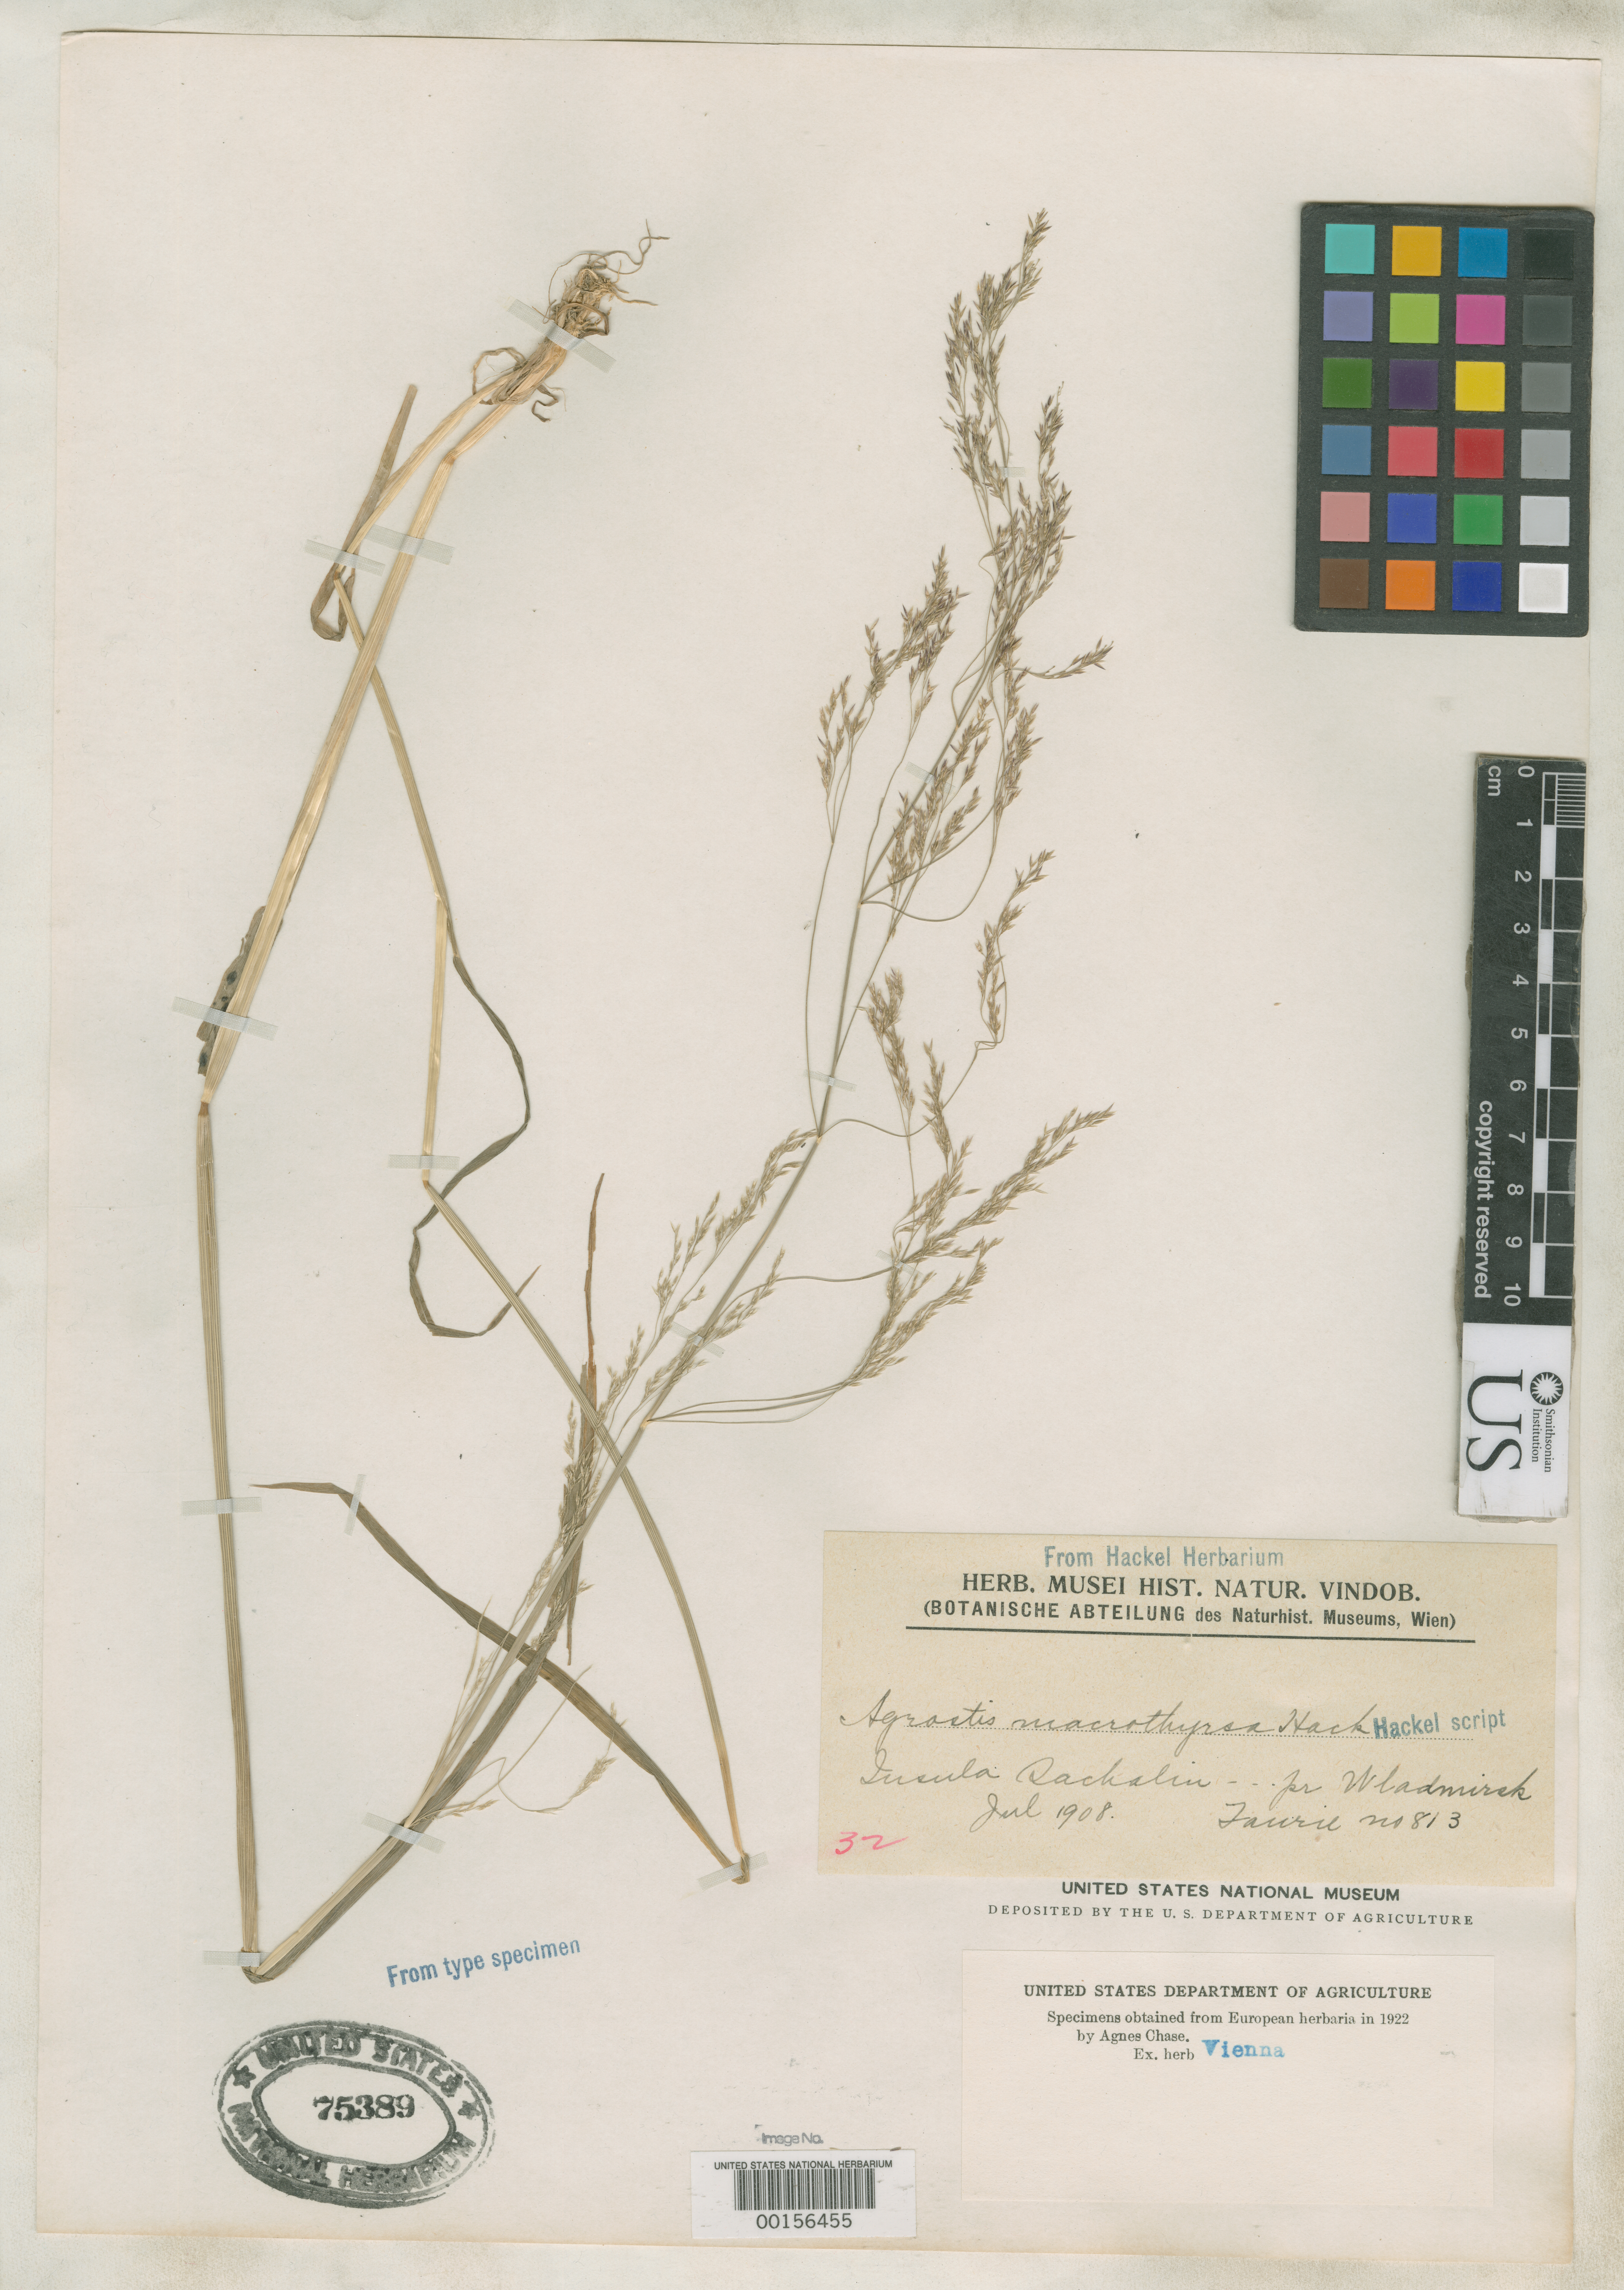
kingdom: Plantae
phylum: Tracheophyta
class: Liliopsida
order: Poales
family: Poaceae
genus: Agrostis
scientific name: Agrostis macrothyrsa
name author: Hack.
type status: Type Fragment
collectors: U. Faurie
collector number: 813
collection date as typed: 1908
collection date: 1908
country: Russian Federation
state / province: Sakhalin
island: Sakhalin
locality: Insula Sachalin, prope Wladimirsk.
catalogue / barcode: US 75389